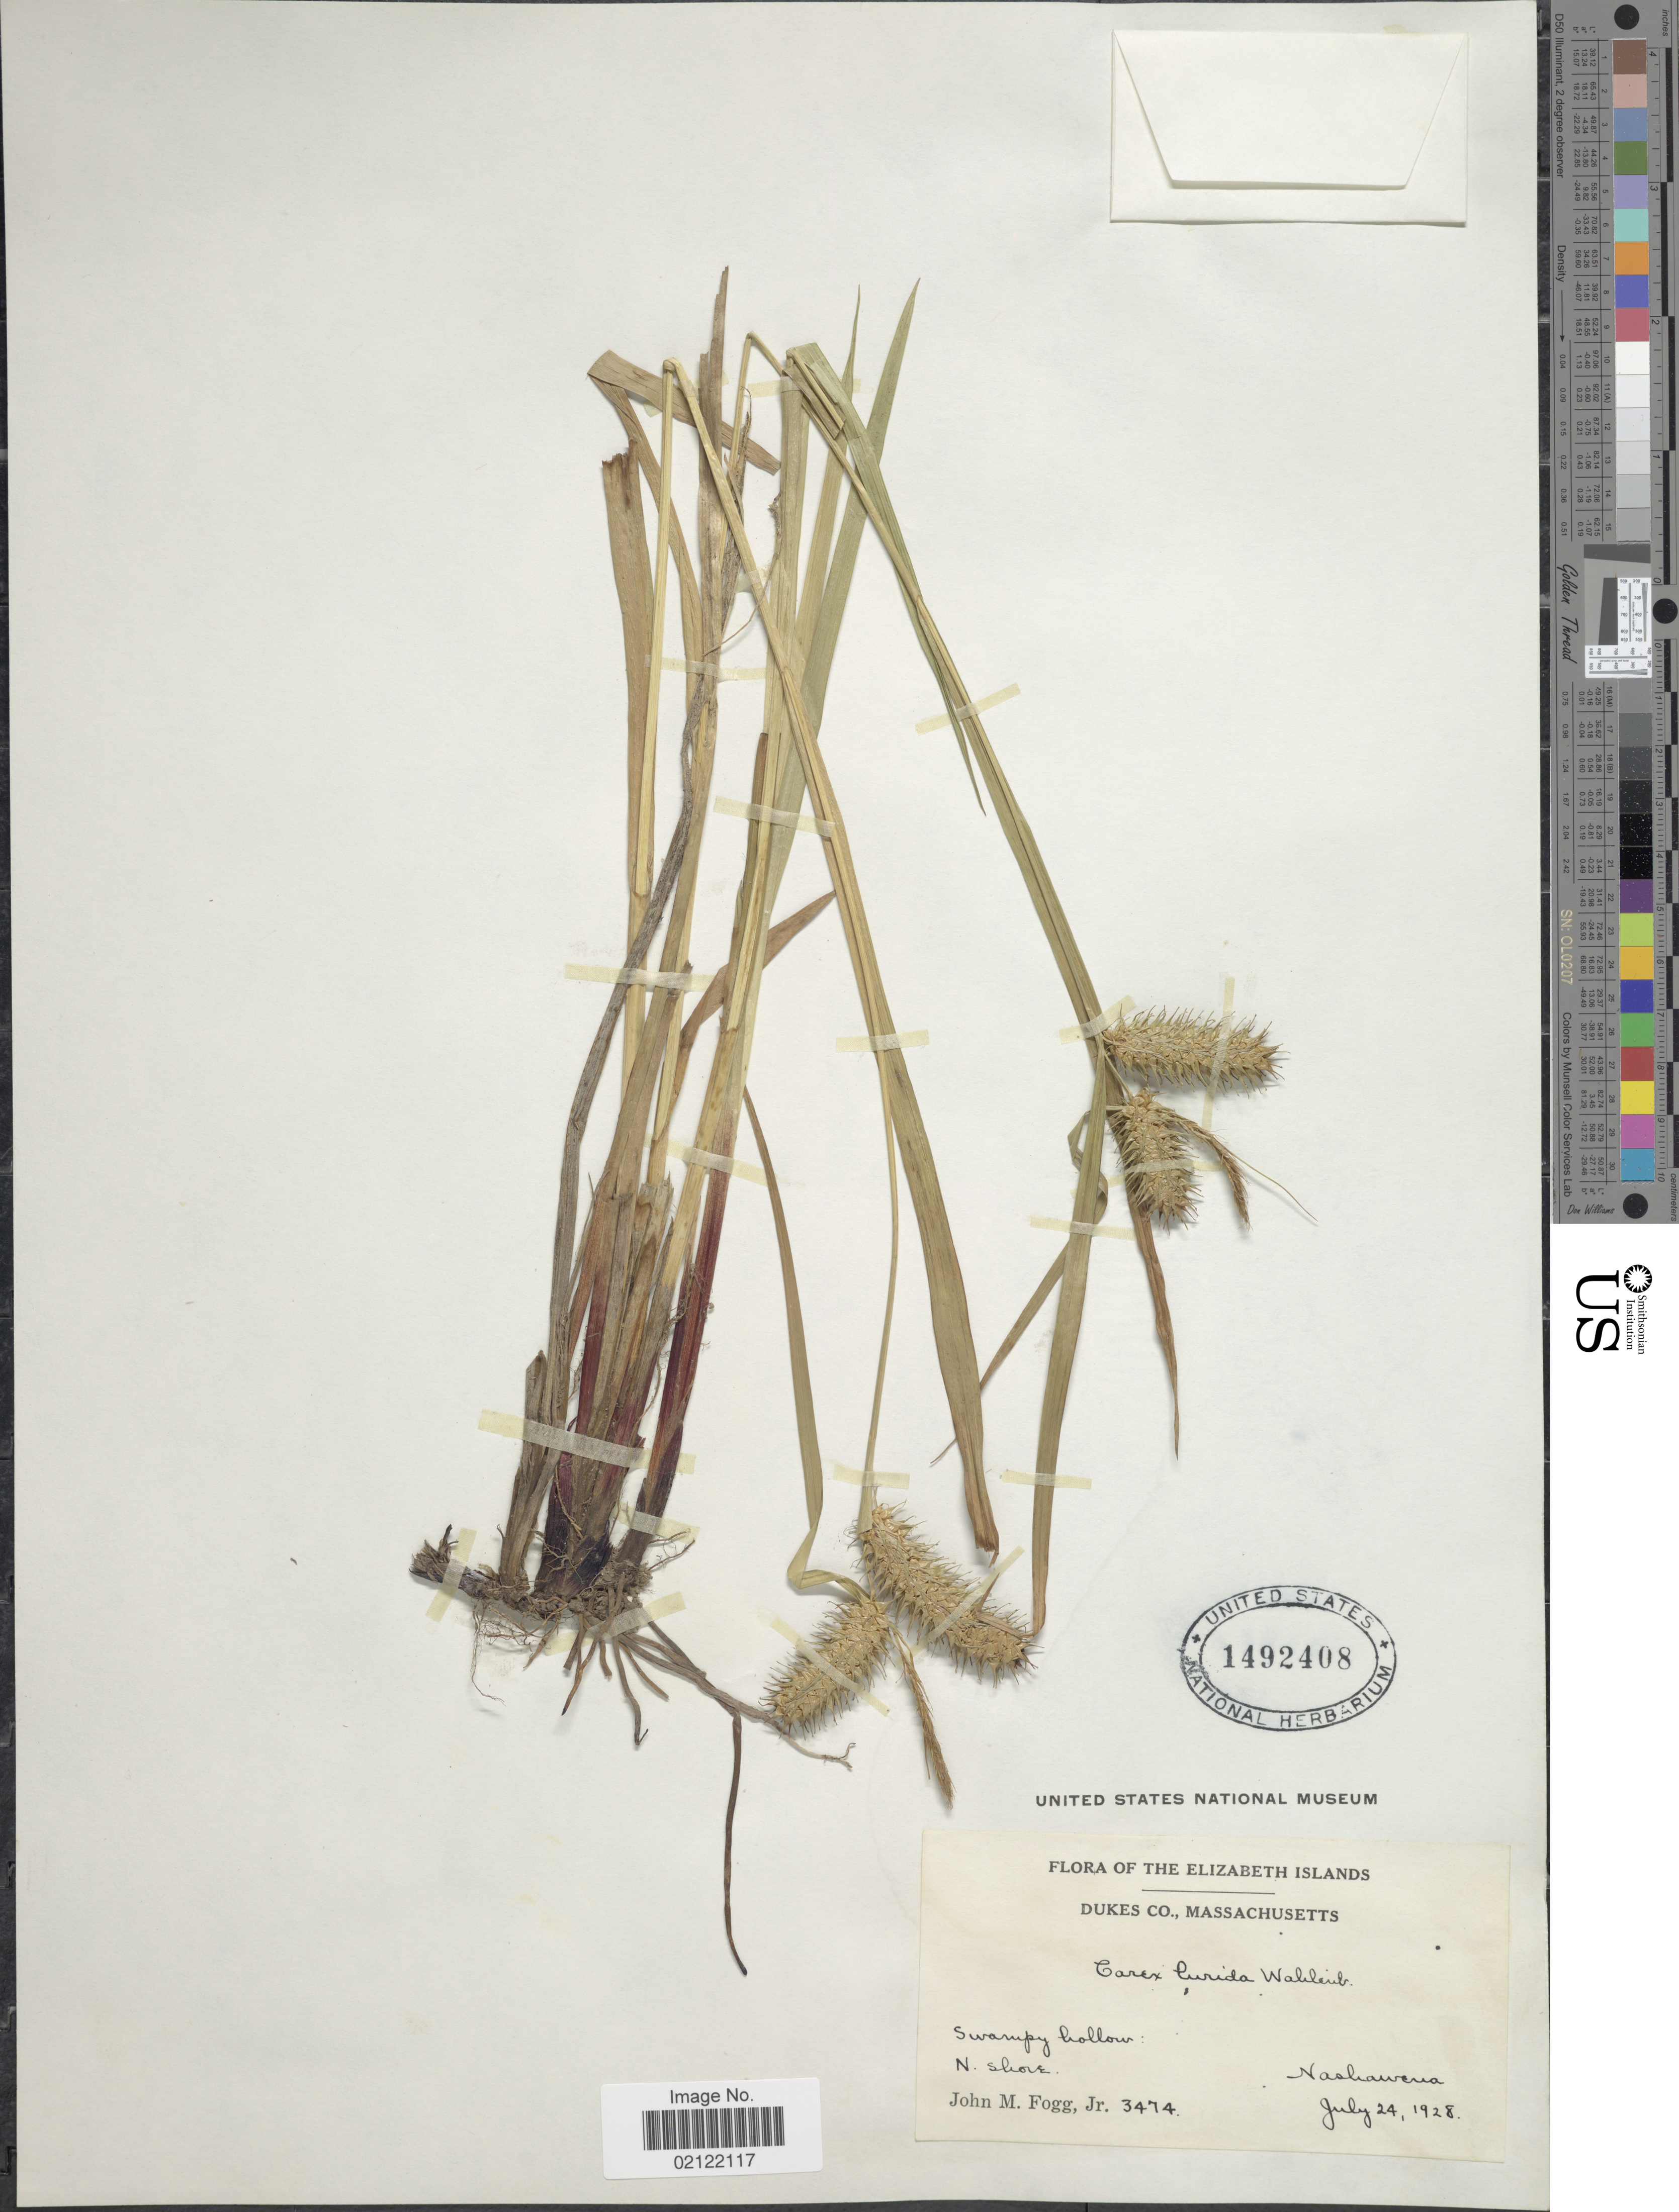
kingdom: Plantae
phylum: Tracheophyta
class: Liliopsida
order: Poales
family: Cyperaceae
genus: Carex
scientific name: Carex lurida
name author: Wahlenb.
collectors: J. Fogg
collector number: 3474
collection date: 1928-07-24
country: United States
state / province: Massachusetts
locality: Elizabeth Islands. Dukes Co., Massachusetts. Swampy hollow: N. shore. Nashawena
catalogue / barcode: US 1492408